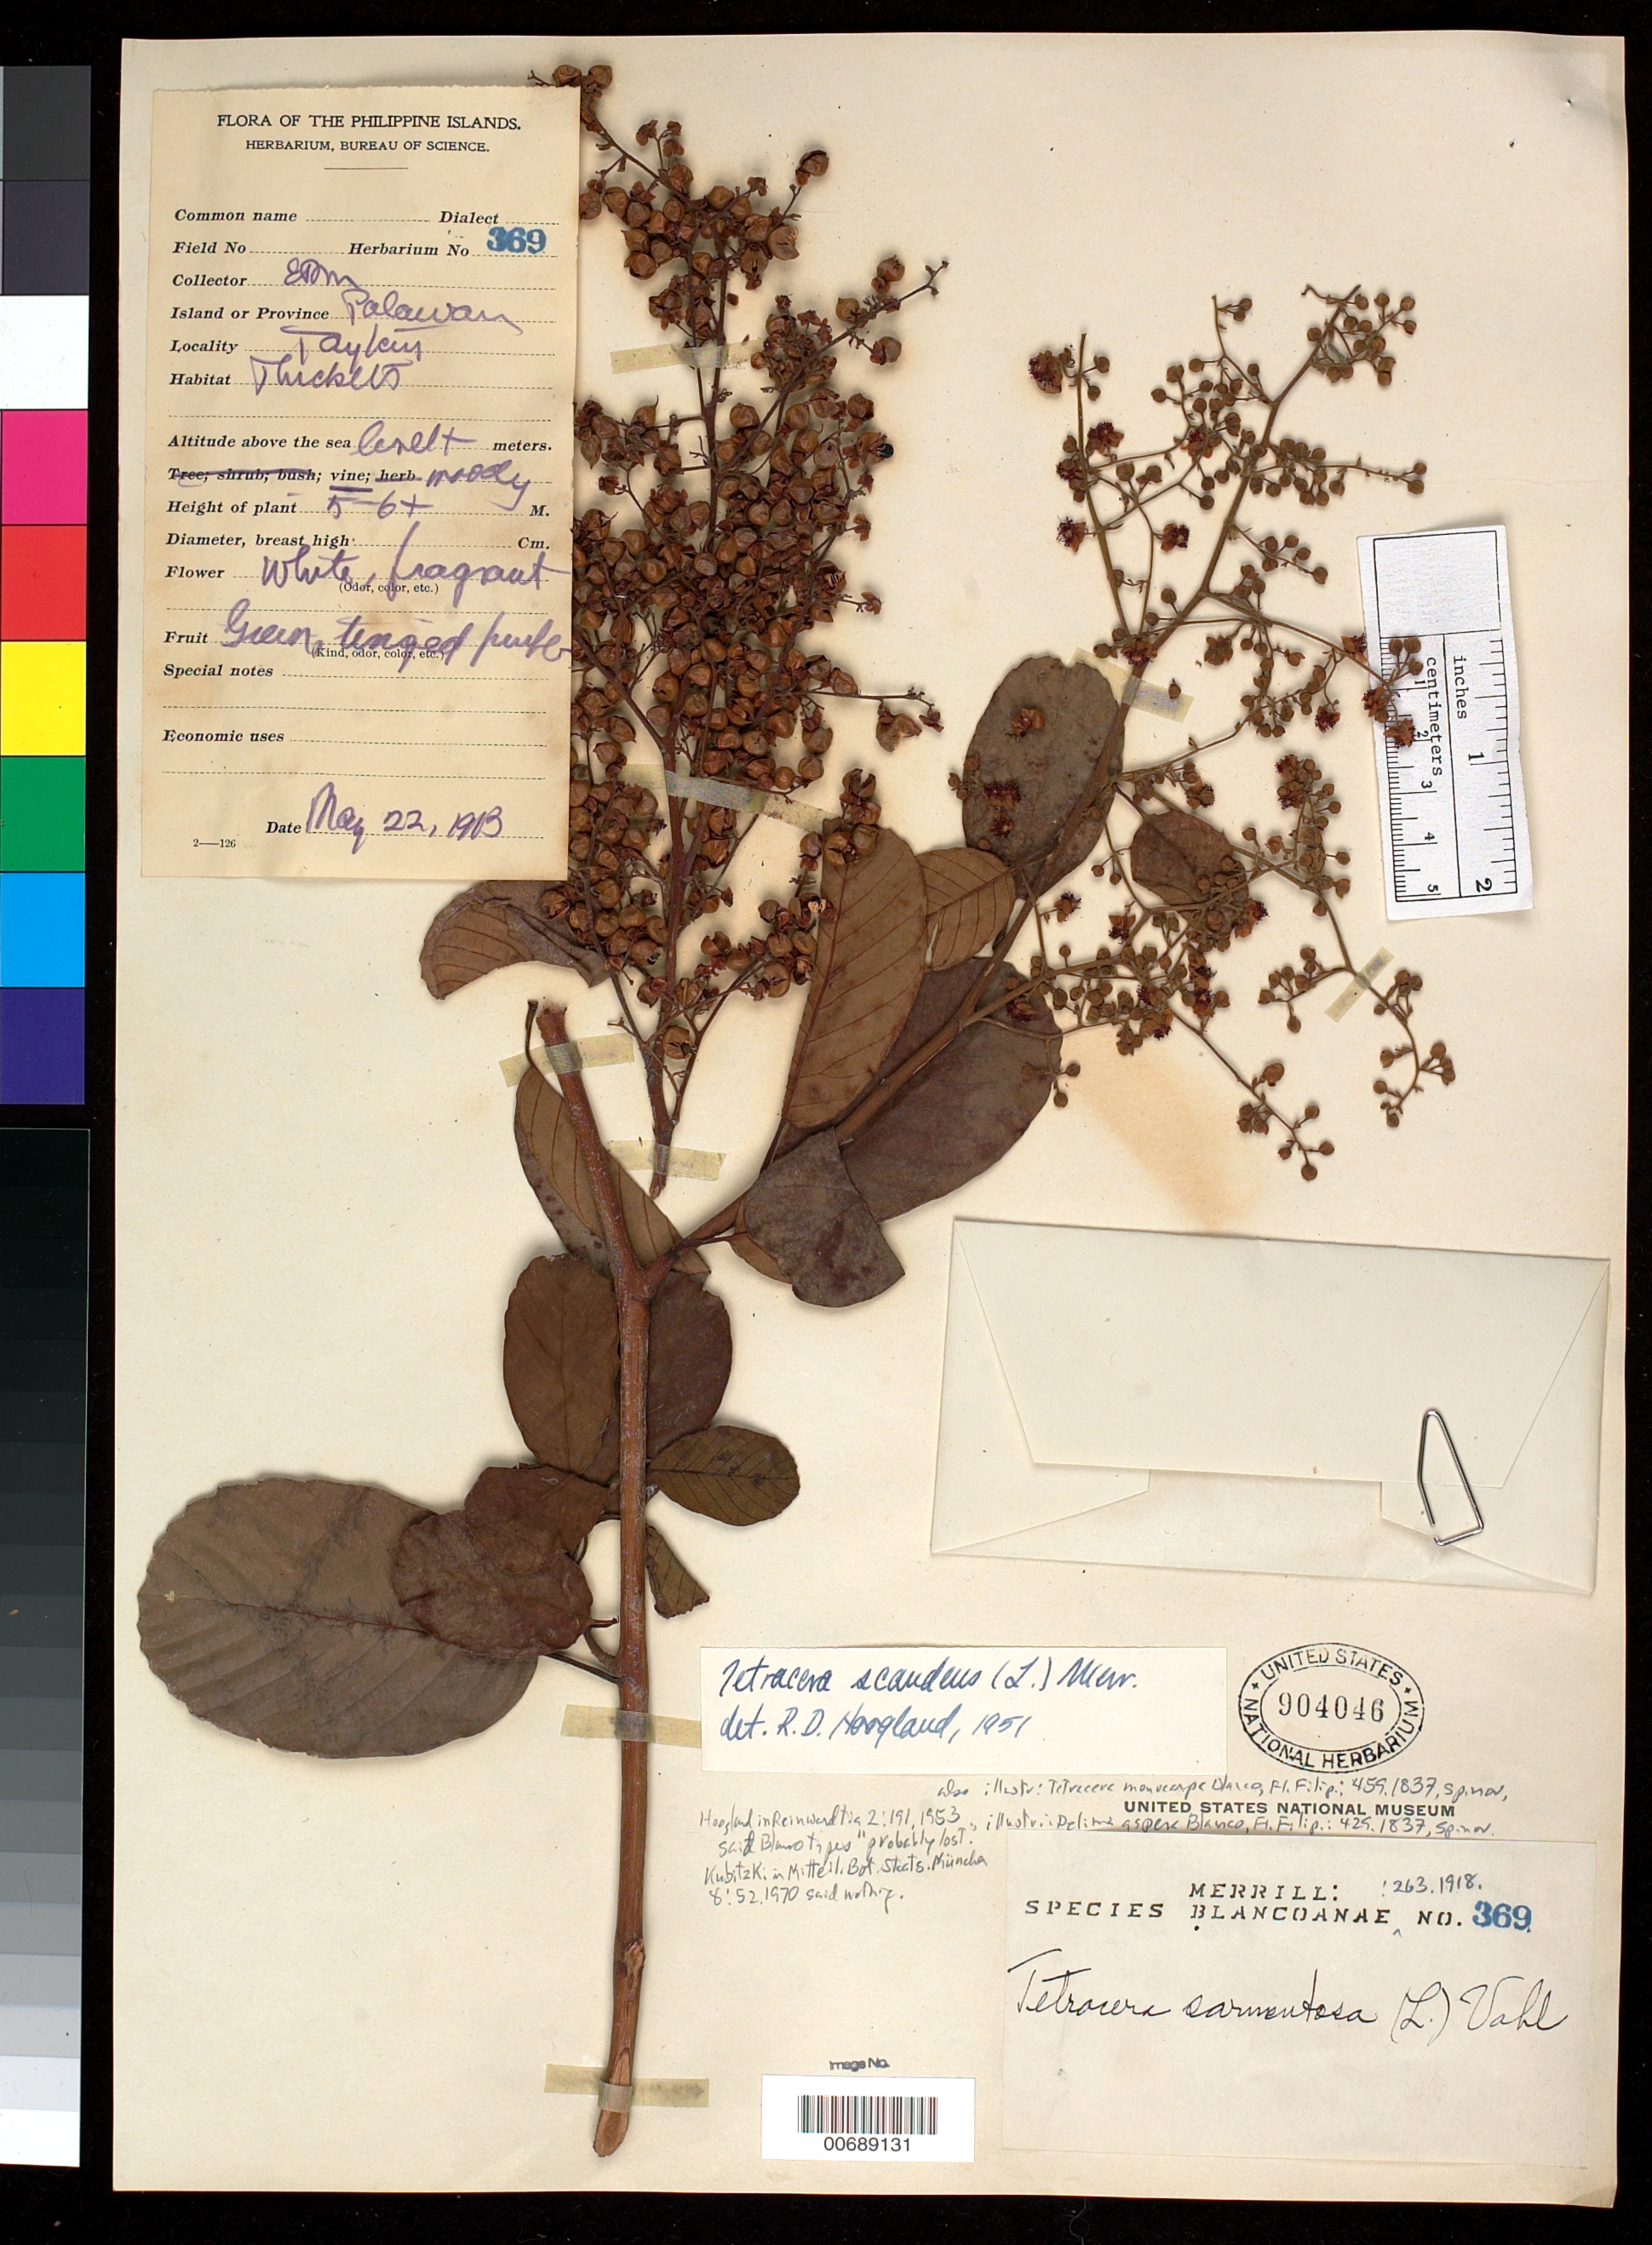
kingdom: Plantae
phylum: Tracheophyta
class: Magnoliopsida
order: Dilleniales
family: Dilleniaceae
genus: Tetracera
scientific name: Tetracera scandens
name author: (L.) Merr.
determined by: Hoogland, R. D.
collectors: E. D. Merrill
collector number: Sp. Blancoan. 0369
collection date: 1913-05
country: Philippines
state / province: Mimaropa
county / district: Palawan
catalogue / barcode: US 904046